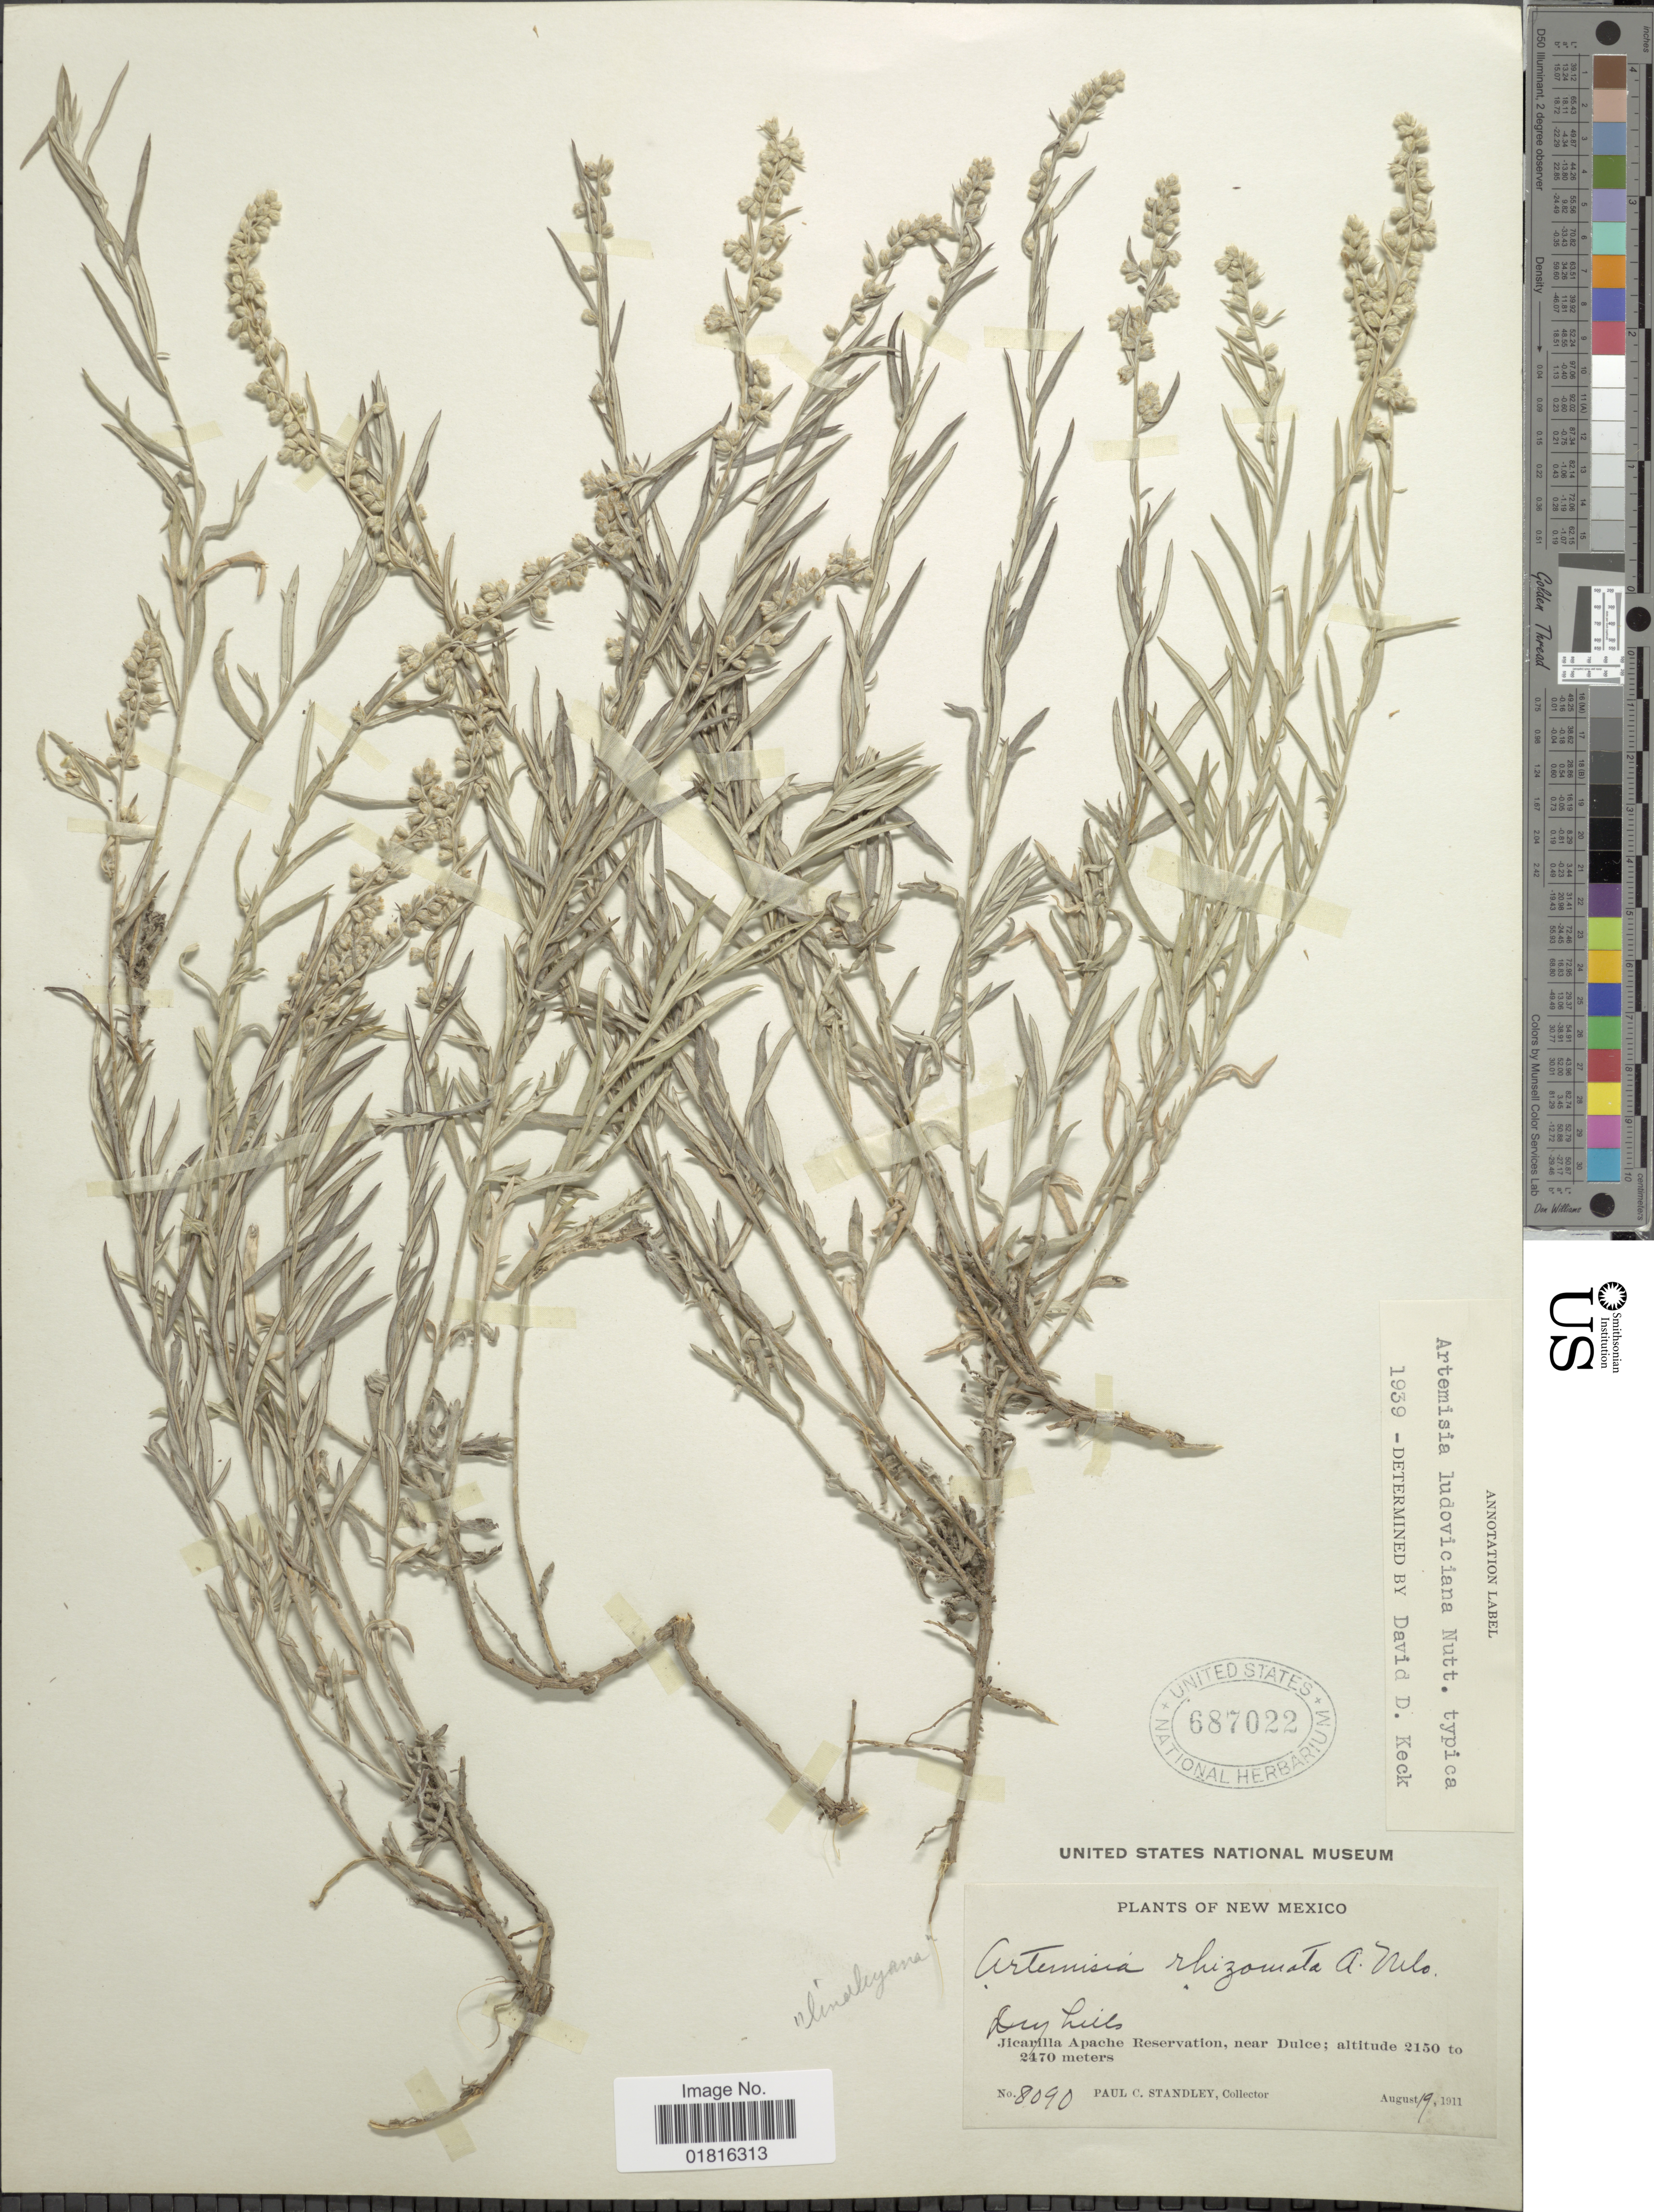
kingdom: Plantae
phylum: Tracheophyta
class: Magnoliopsida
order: Asterales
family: Asteraceae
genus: Artemisia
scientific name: Artemisia ludoviciana subsp. ludoviciana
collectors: P. C. Standley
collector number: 8090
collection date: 1911-08-19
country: United States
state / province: New Mexico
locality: Dry hills, Jicarilla Apache reservation, near Dulce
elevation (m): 2150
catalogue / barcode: US 687022